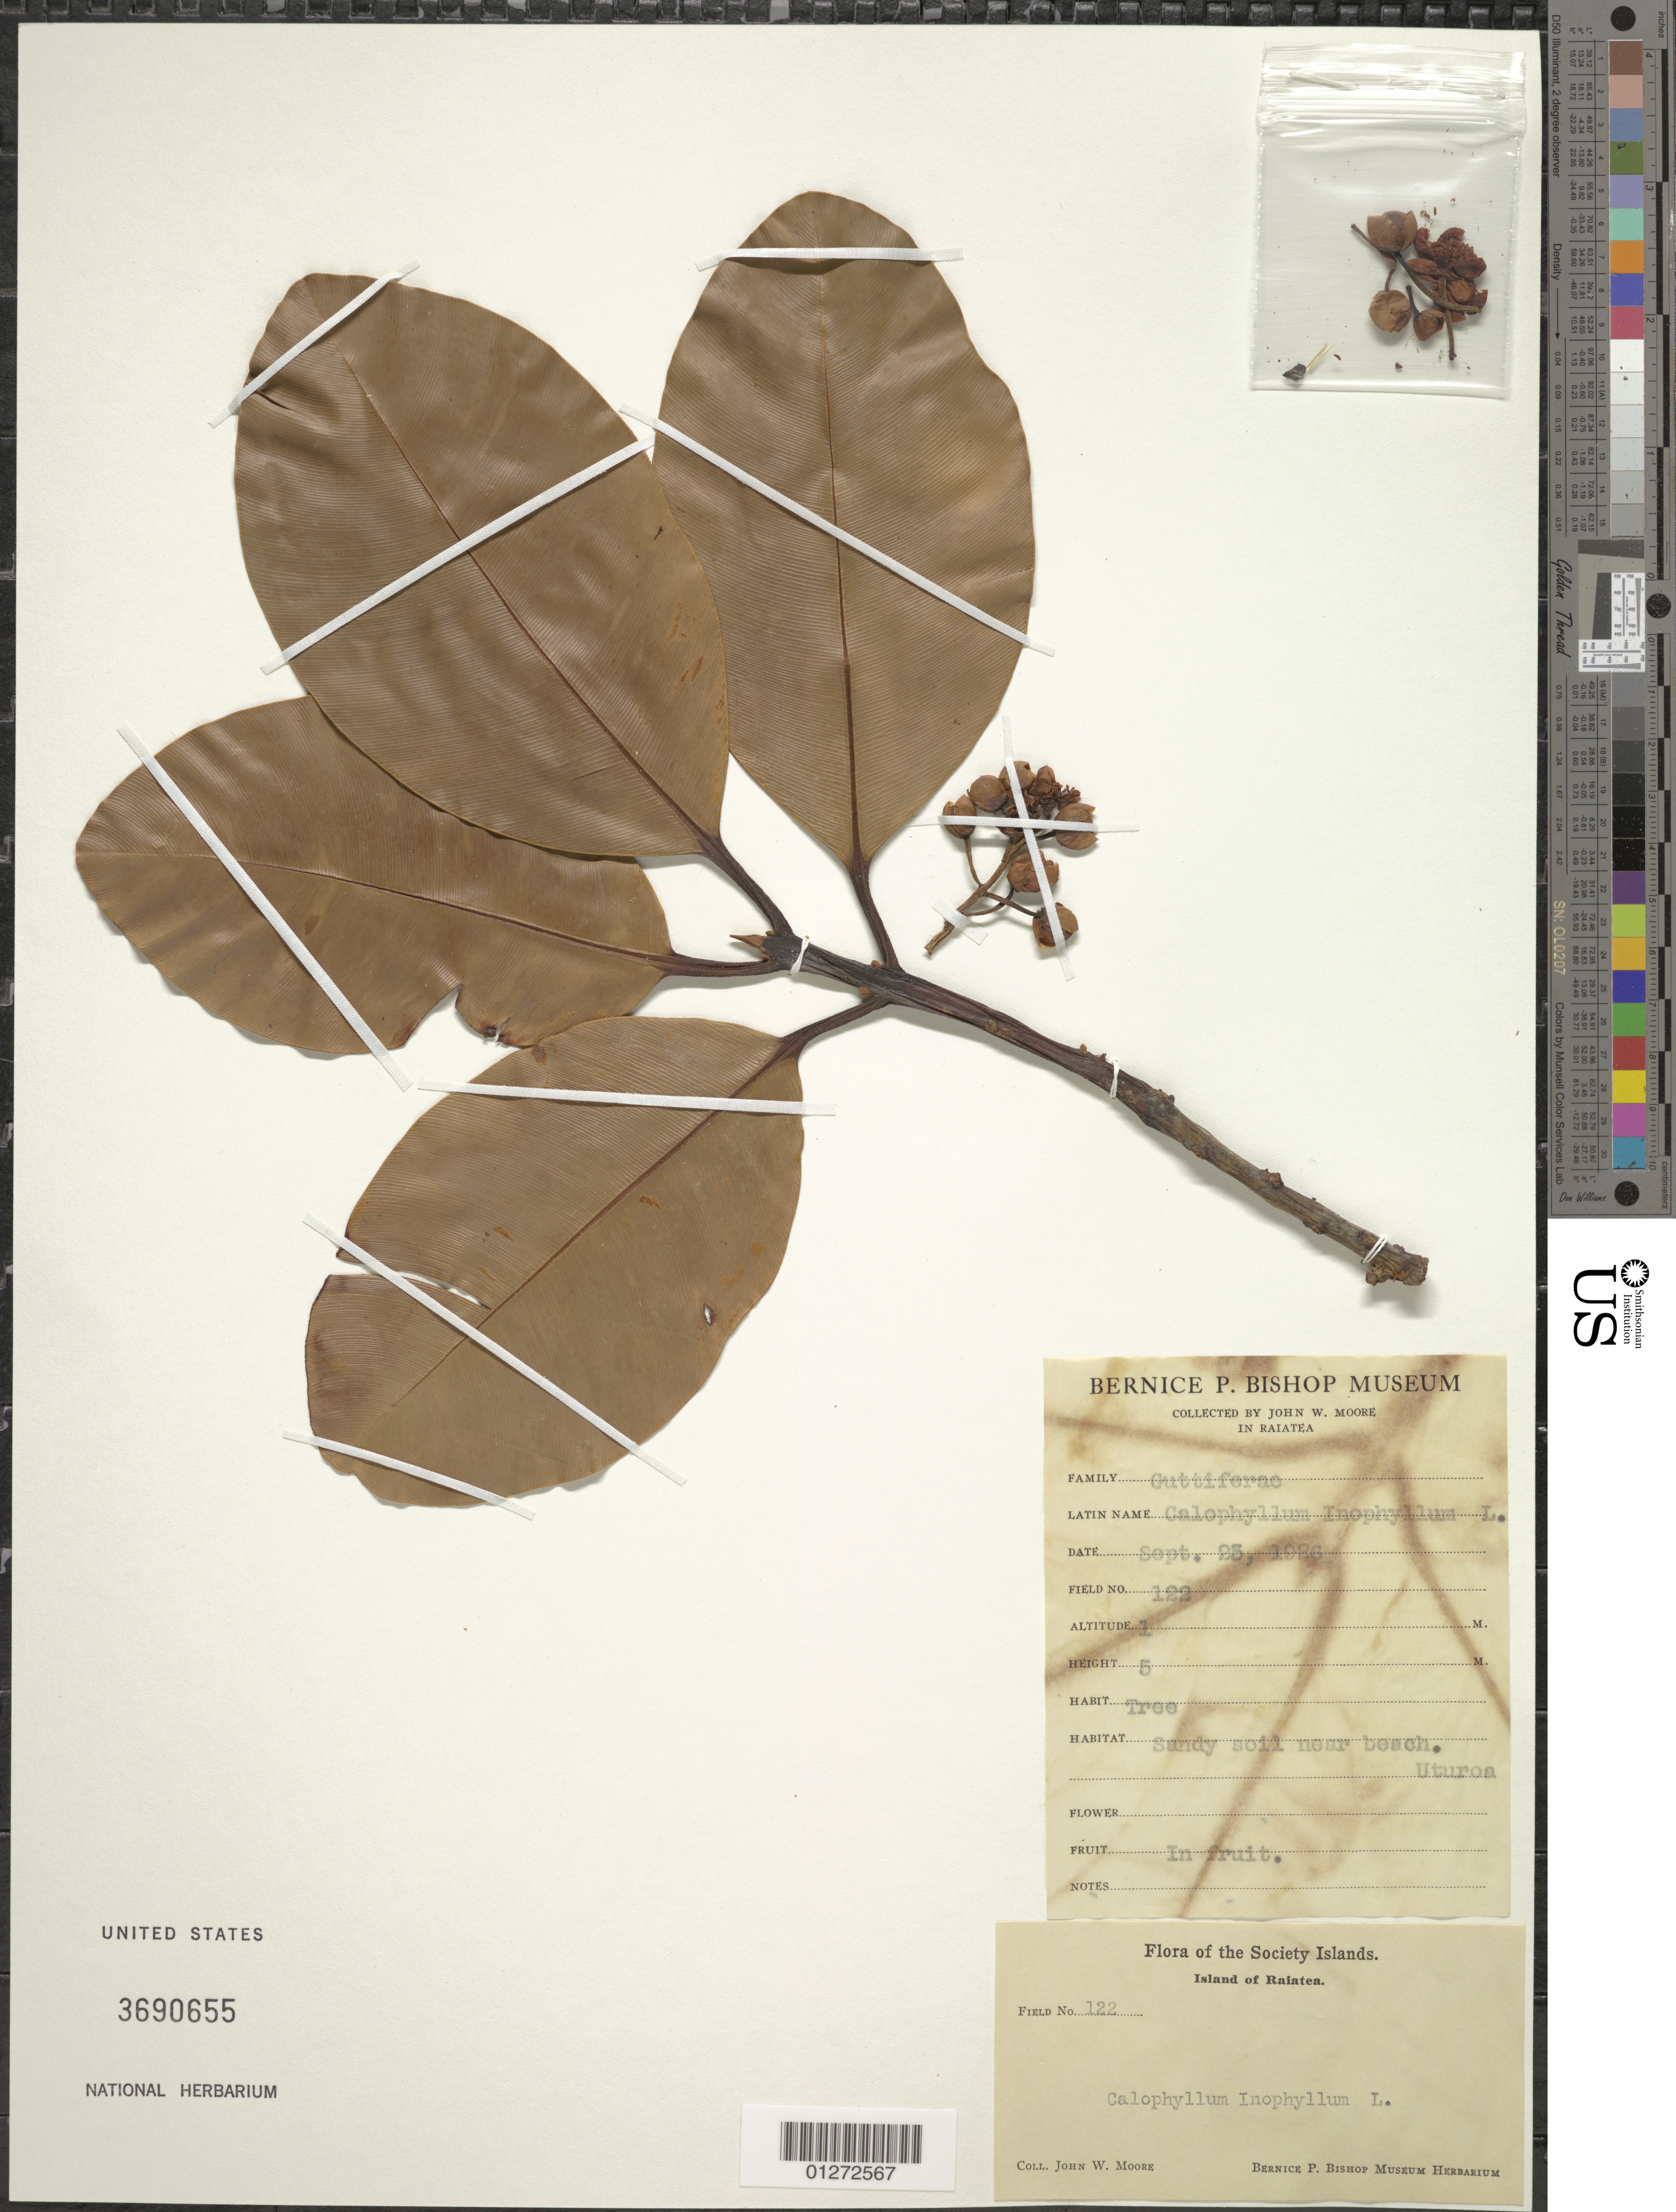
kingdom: Plantae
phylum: Tracheophyta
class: Magnoliopsida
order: Malpighiales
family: Calophyllaceae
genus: Calophyllum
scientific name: Calophyllum inophyllum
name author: L.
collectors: J. W. Moore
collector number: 122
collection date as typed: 23 Sep 1926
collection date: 1926-09-23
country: French Polynesia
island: Raiatea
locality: Near beach, Uturoa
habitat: Sandy soil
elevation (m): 1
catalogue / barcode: US 3690655